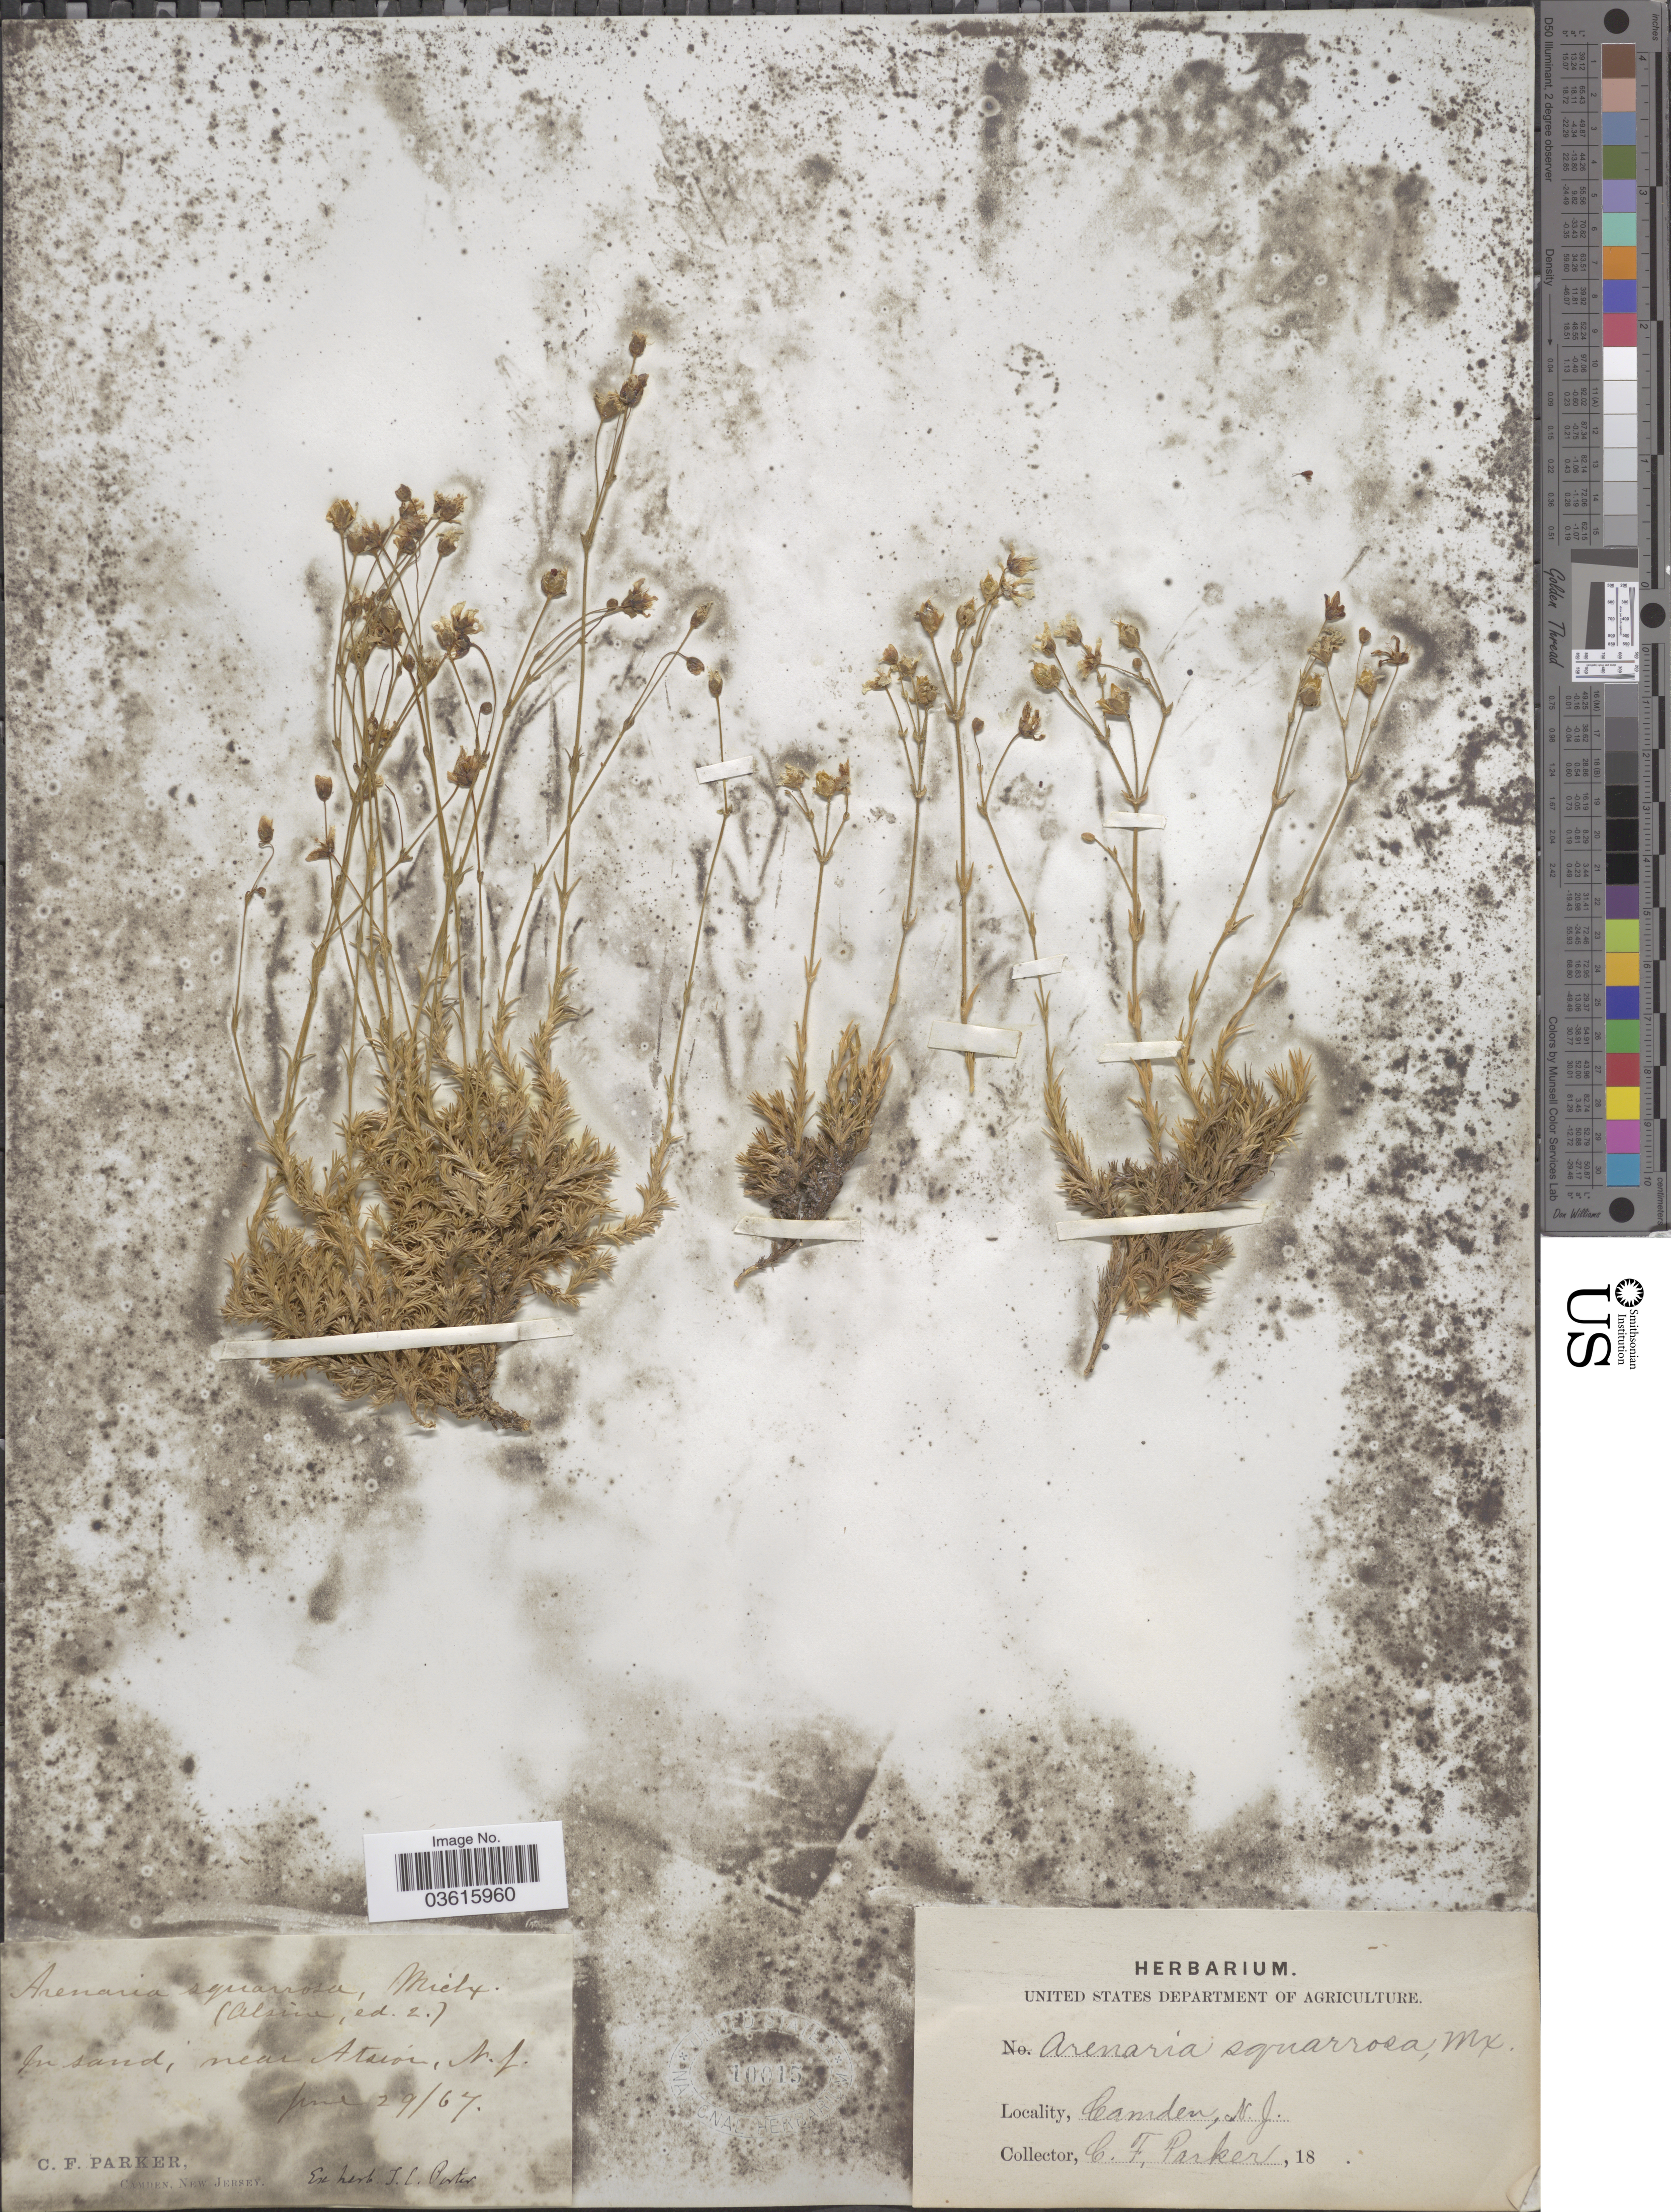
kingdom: Plantae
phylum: Tracheophyta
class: Magnoliopsida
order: Caryophyllales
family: Caryophyllaceae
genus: Minuartia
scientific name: Minuartia caroliniana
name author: (Walter) Mattf.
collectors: C. F. Parker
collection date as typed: Transcribed d/m/y: 29/6/67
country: United States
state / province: New Jersey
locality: In sand, near Atscosi, Camden.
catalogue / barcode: US 10015